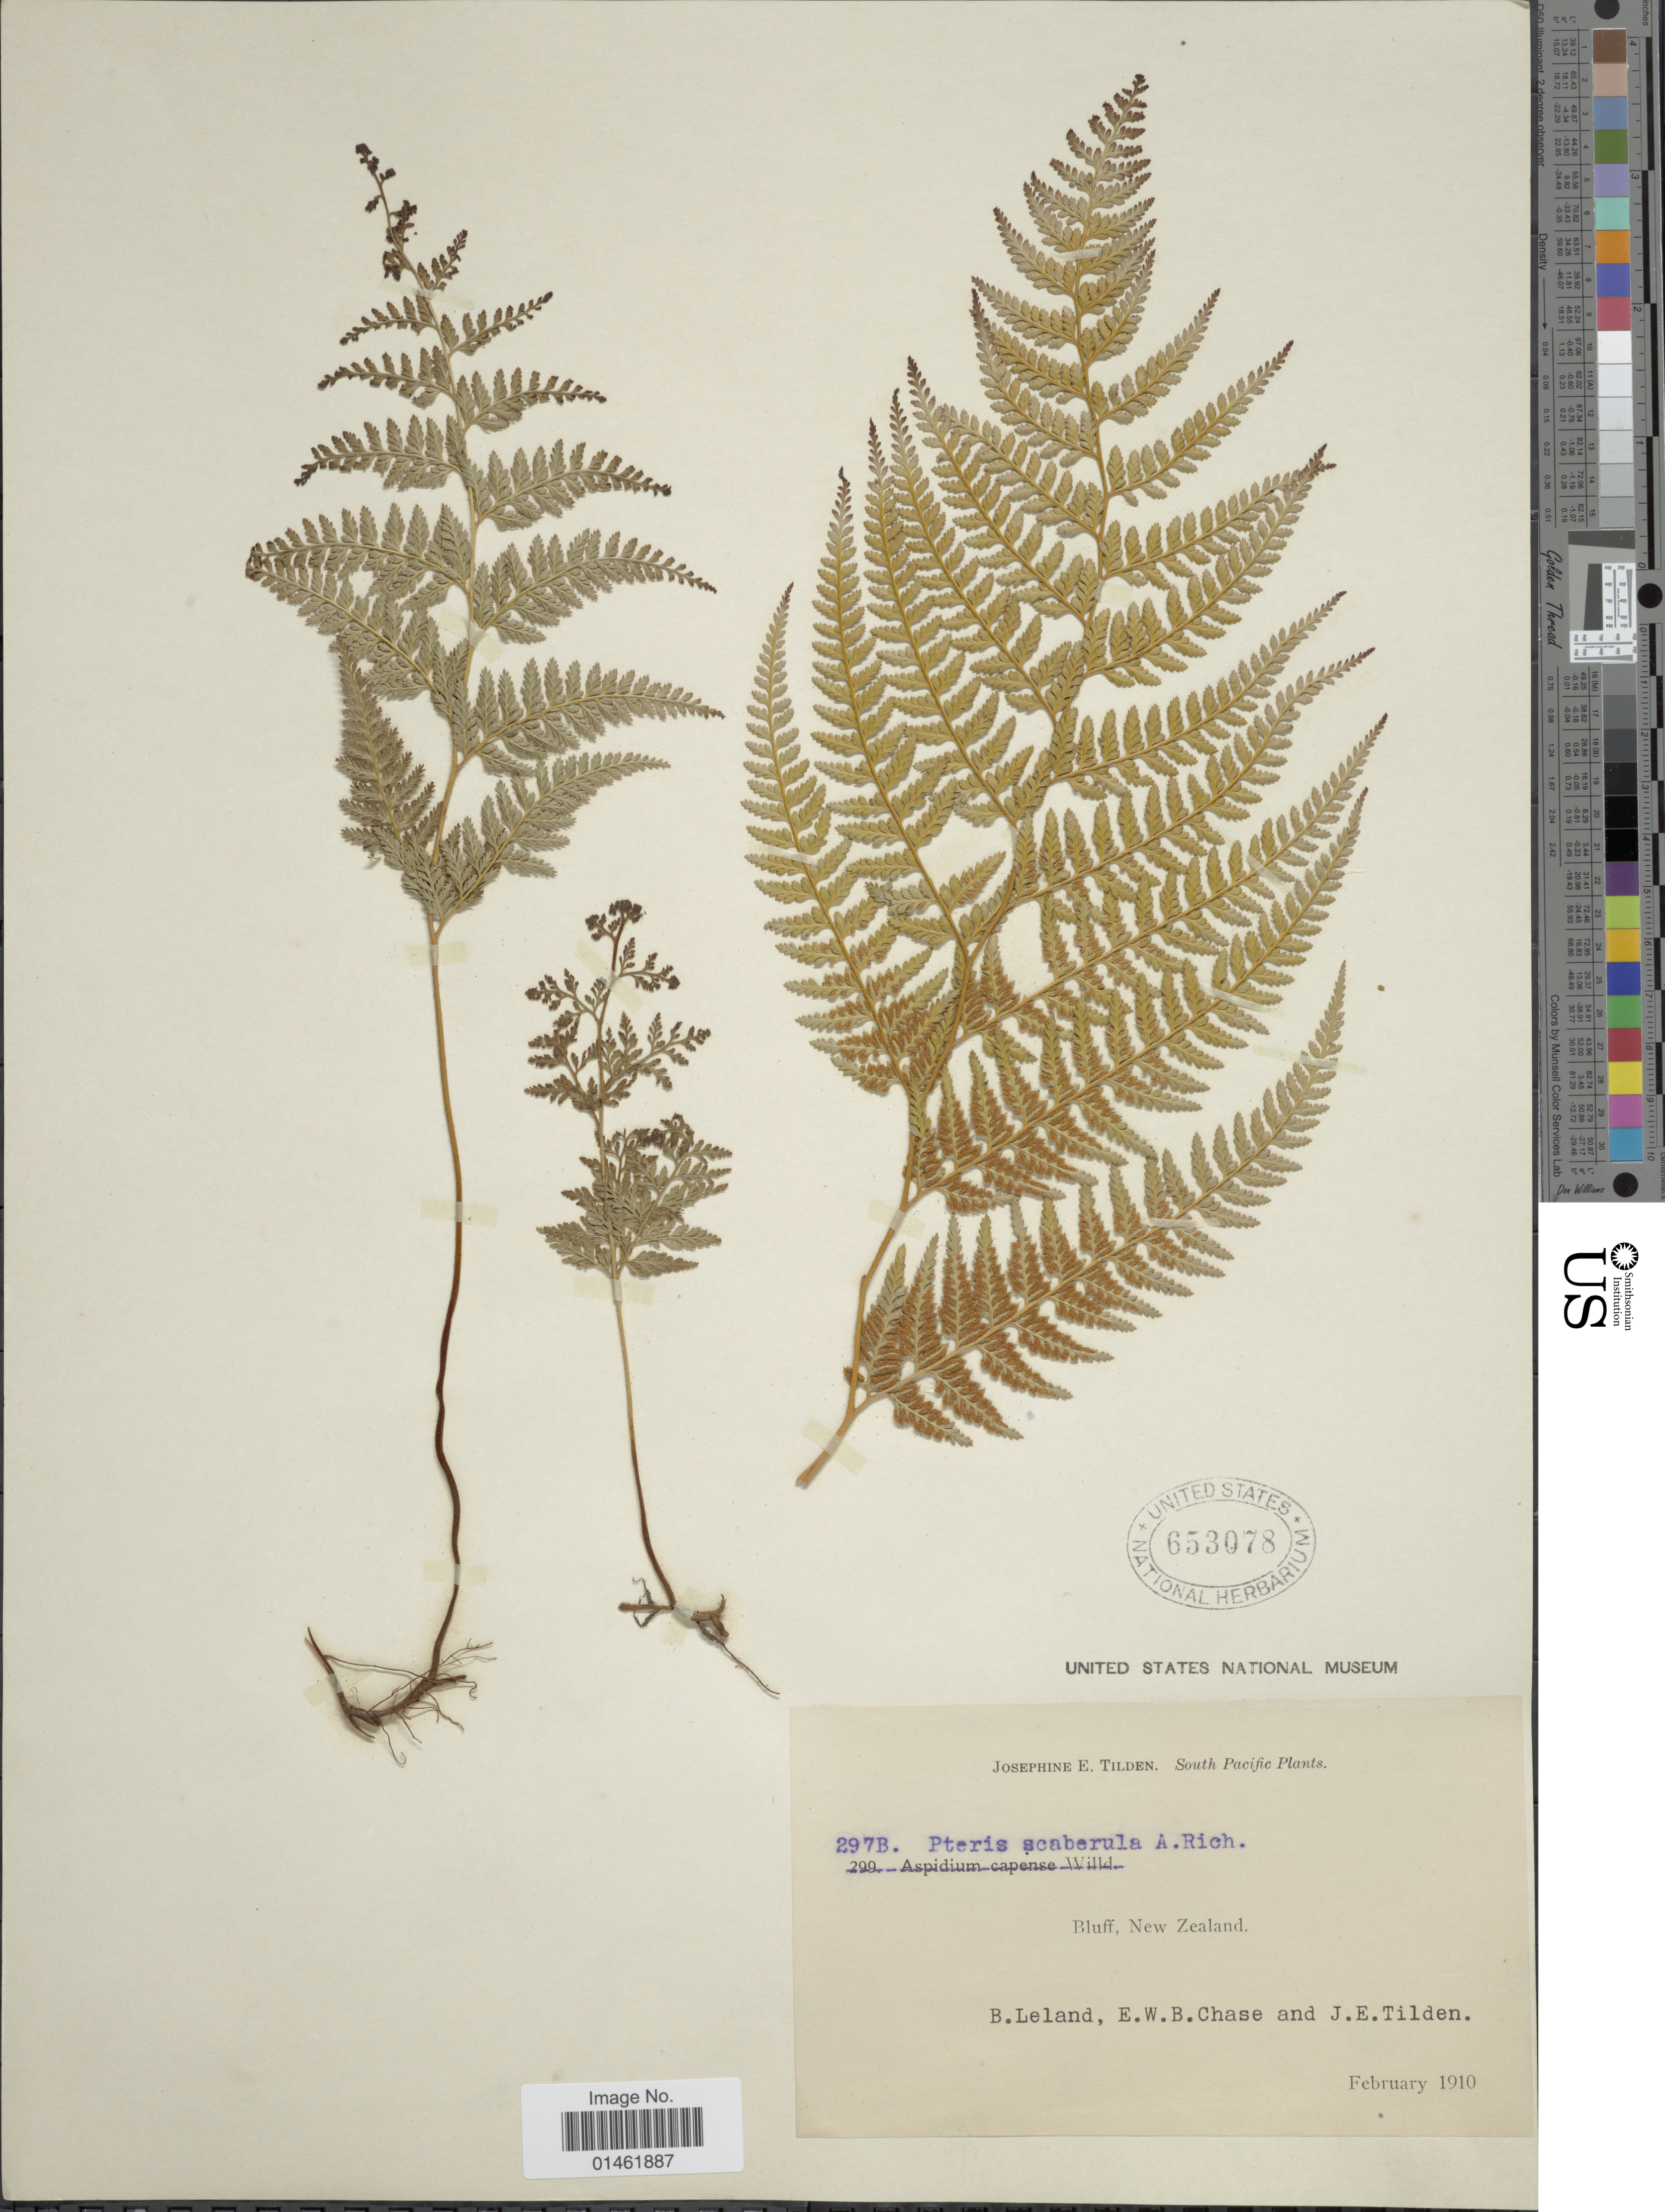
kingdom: Plantae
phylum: Tracheophyta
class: Polypodiopsida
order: Polypodiales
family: Dennstaedtiaceae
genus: Paesia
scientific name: Paesia scaberula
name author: Kuhn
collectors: B. Leland, E. W. Chase & J. E. Tilden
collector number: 297B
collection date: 1910-02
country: New Zealand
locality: Bluff, New Zealand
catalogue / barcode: US 653078